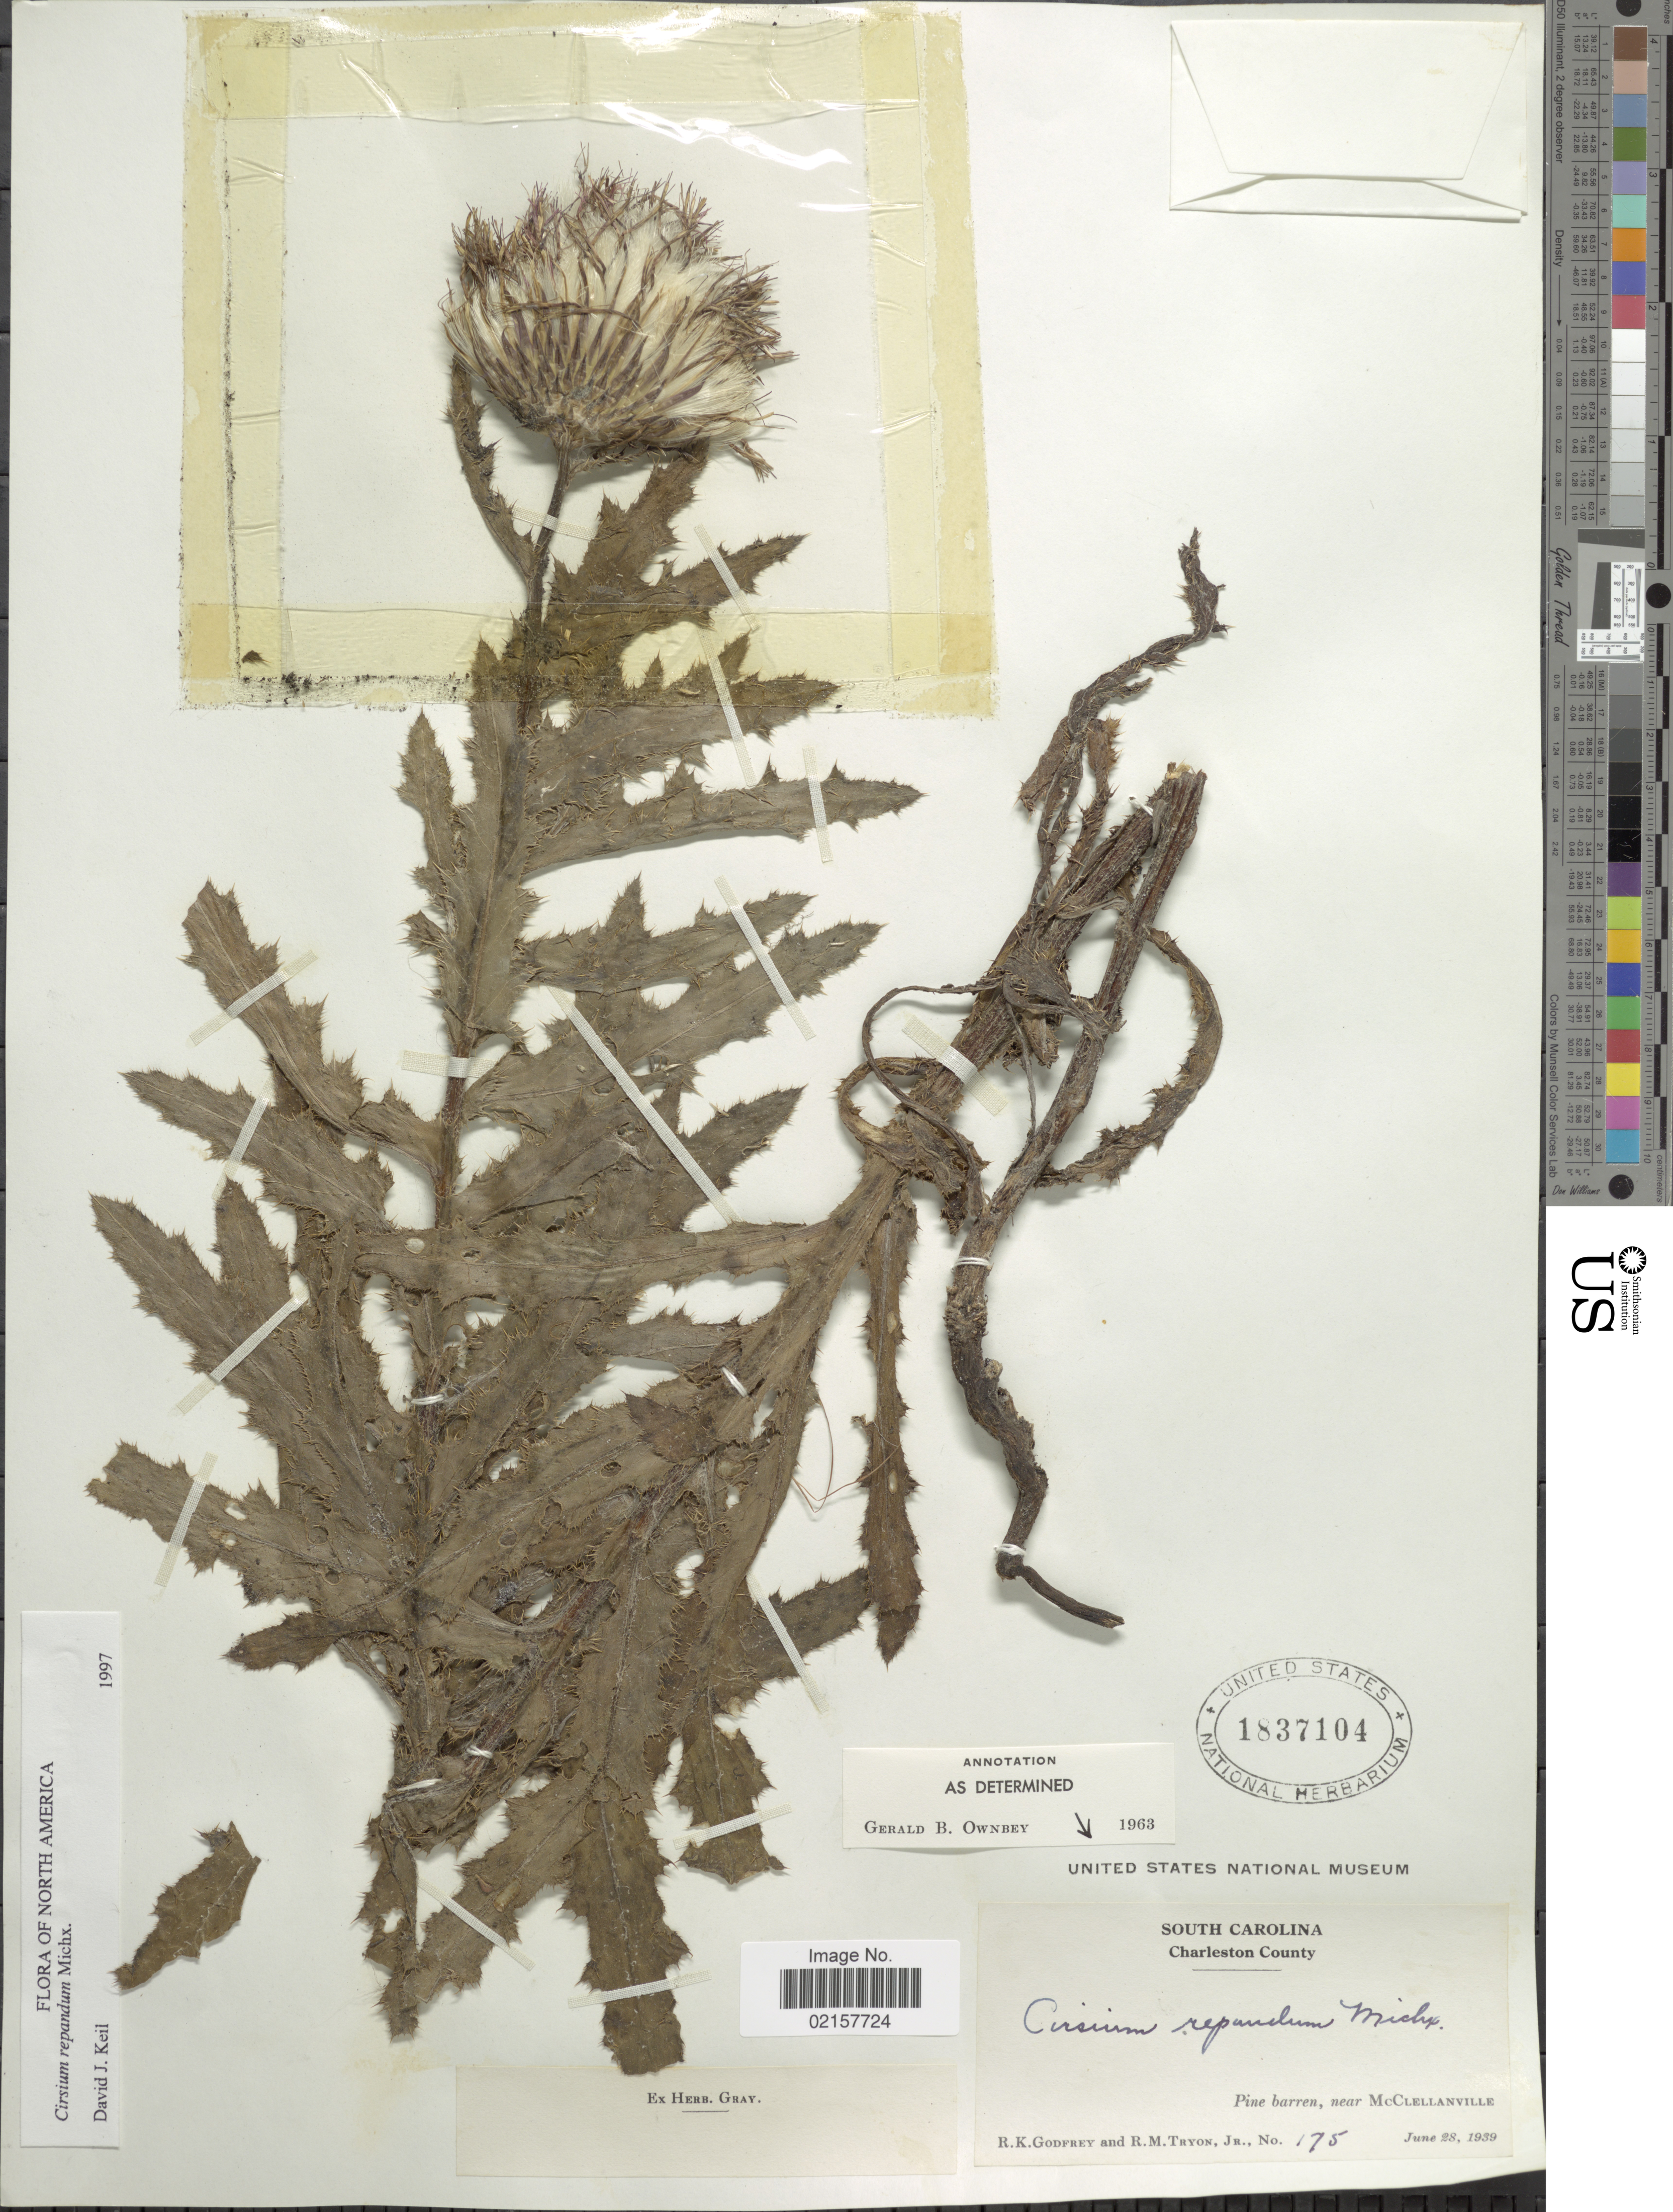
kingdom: Plantae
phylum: Tracheophyta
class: Magnoliopsida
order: Asterales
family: Asteraceae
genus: Cirsium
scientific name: Cirsium repandum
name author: Michx.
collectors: R. K. Godfrey & R. M. Tryon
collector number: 175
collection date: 1939-06-28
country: United States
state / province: South Carolina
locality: Pine barrenm near McClellanville, Charleston County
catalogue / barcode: US 1837104